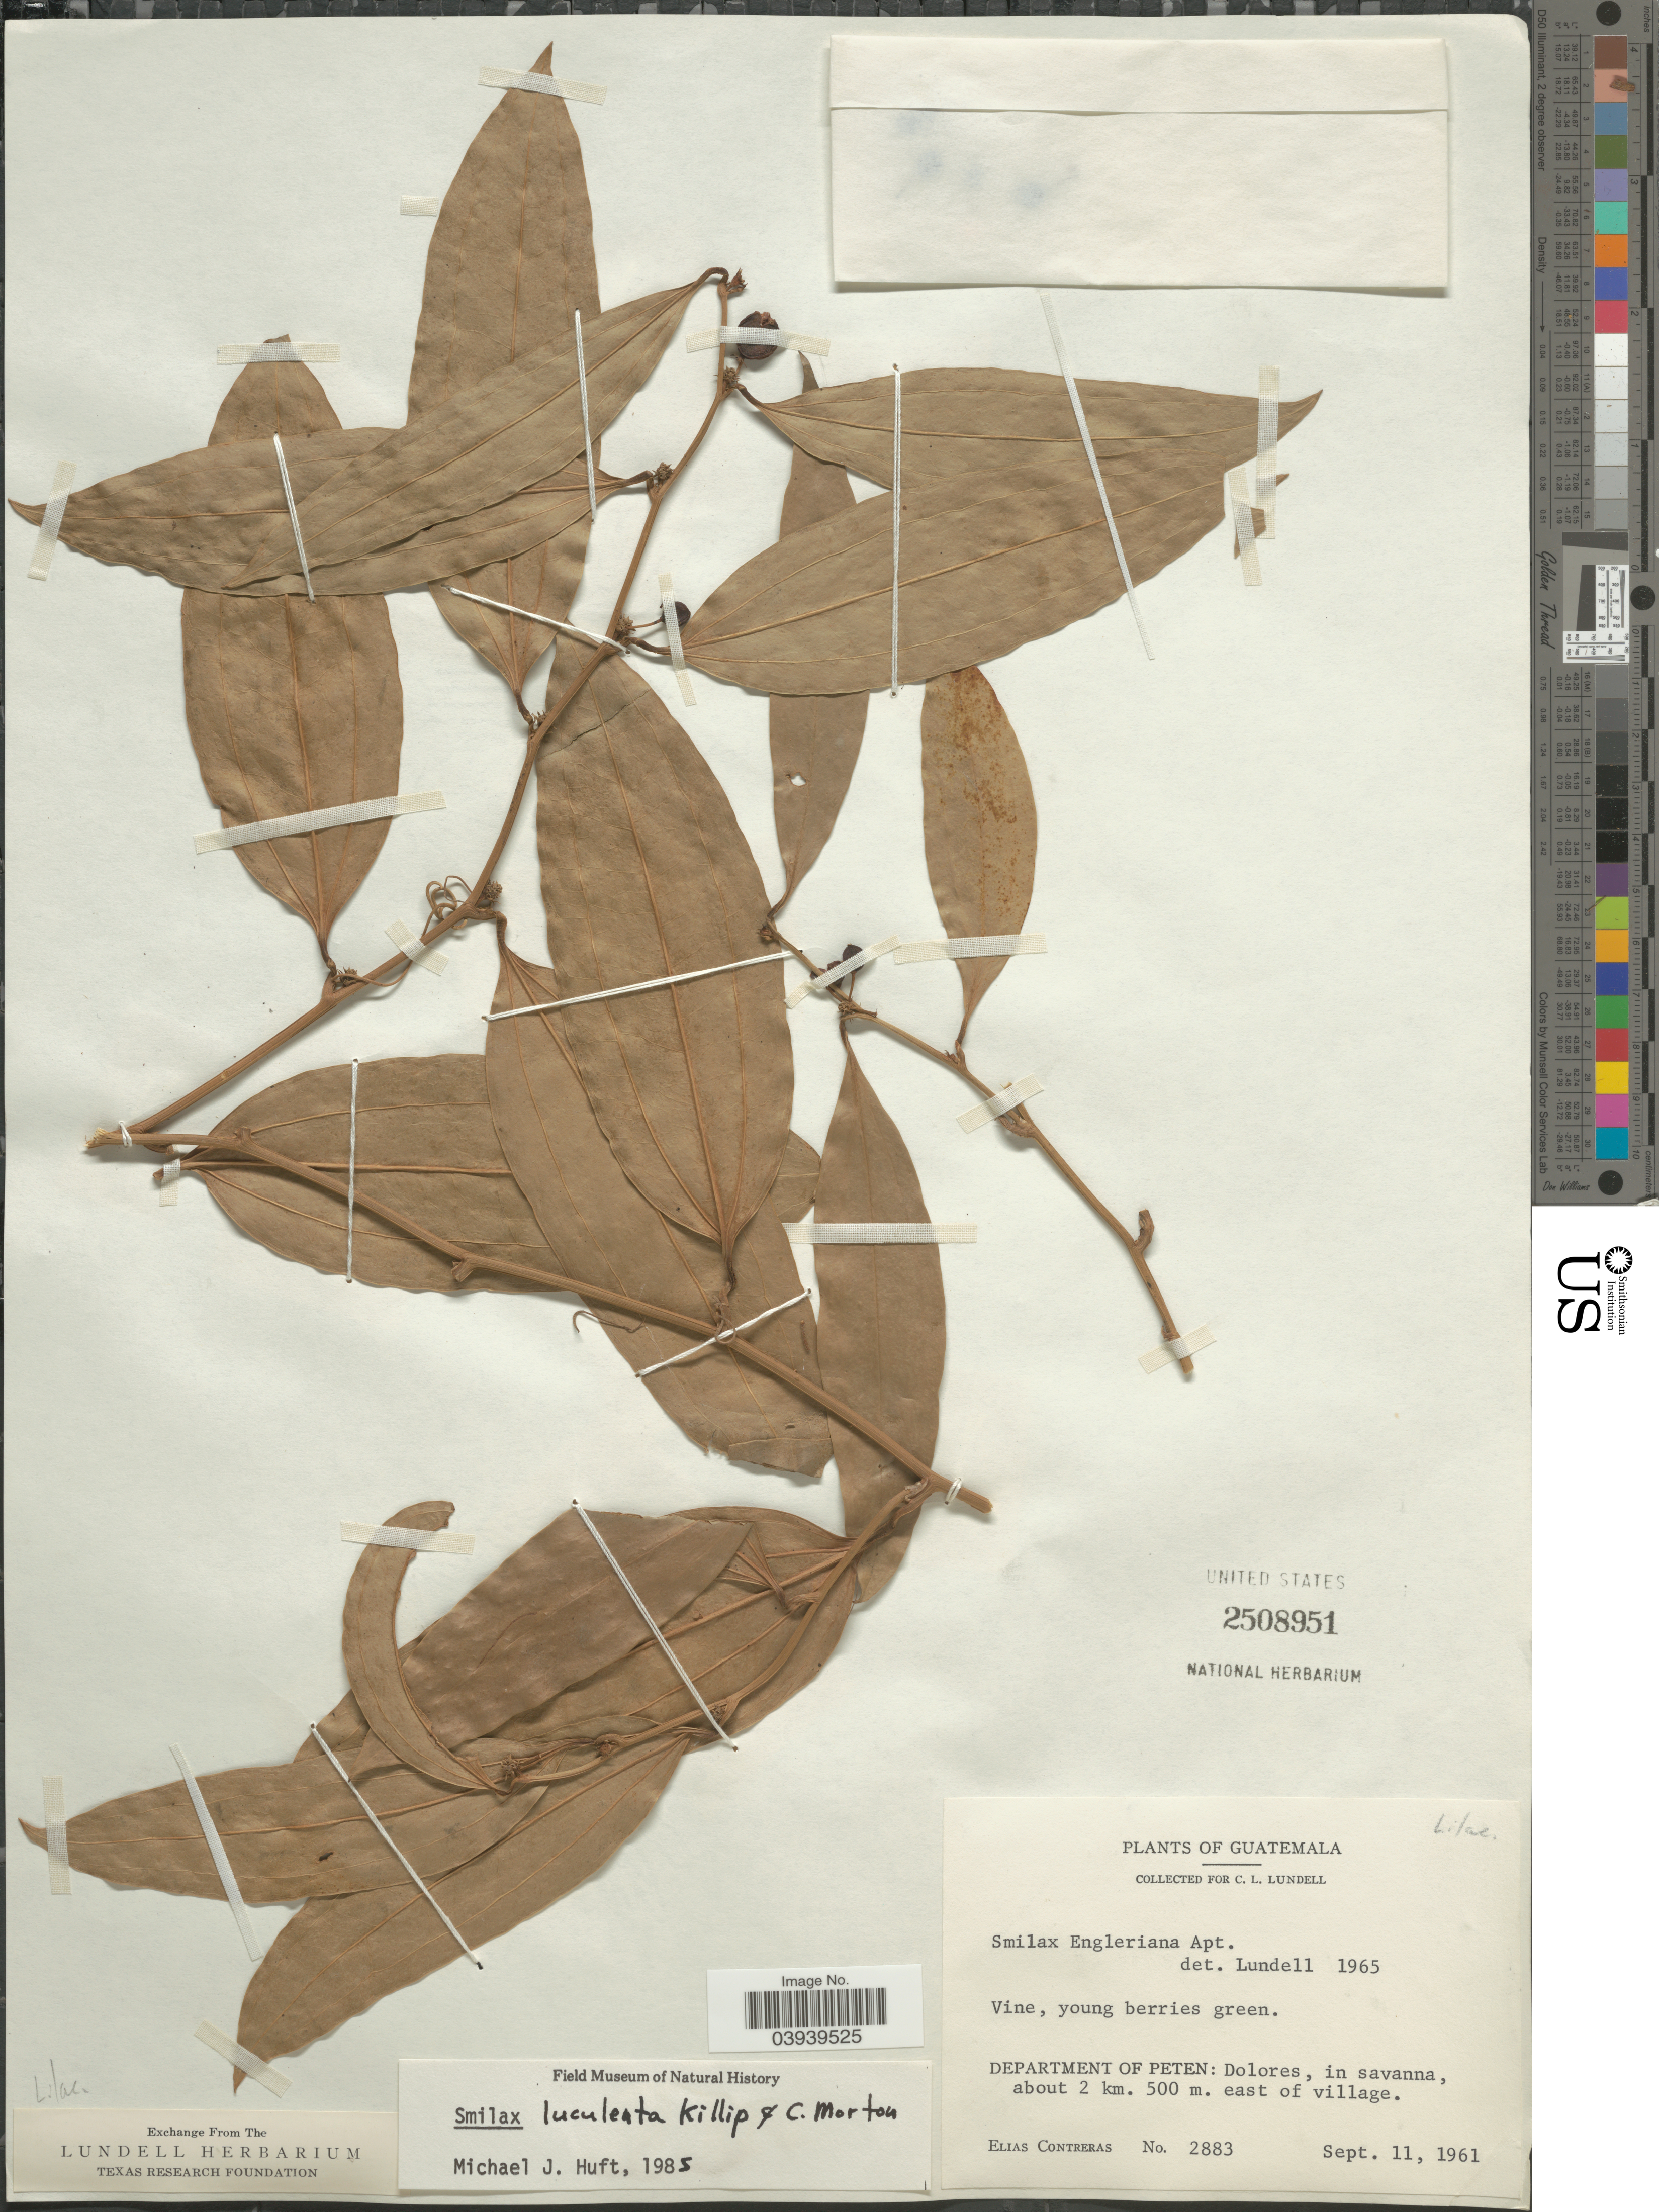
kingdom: Plantae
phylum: Tracheophyta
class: Liliopsida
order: Liliales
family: Smilacaceae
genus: Smilax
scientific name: Smilax luculenta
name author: Killip & C.V. Morton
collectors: E. Contreras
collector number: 2883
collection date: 1961-09-11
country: Guatemala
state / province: El Peten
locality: Department of Peten: Dolores, about 2 km. east of village.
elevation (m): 500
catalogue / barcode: US 2508951